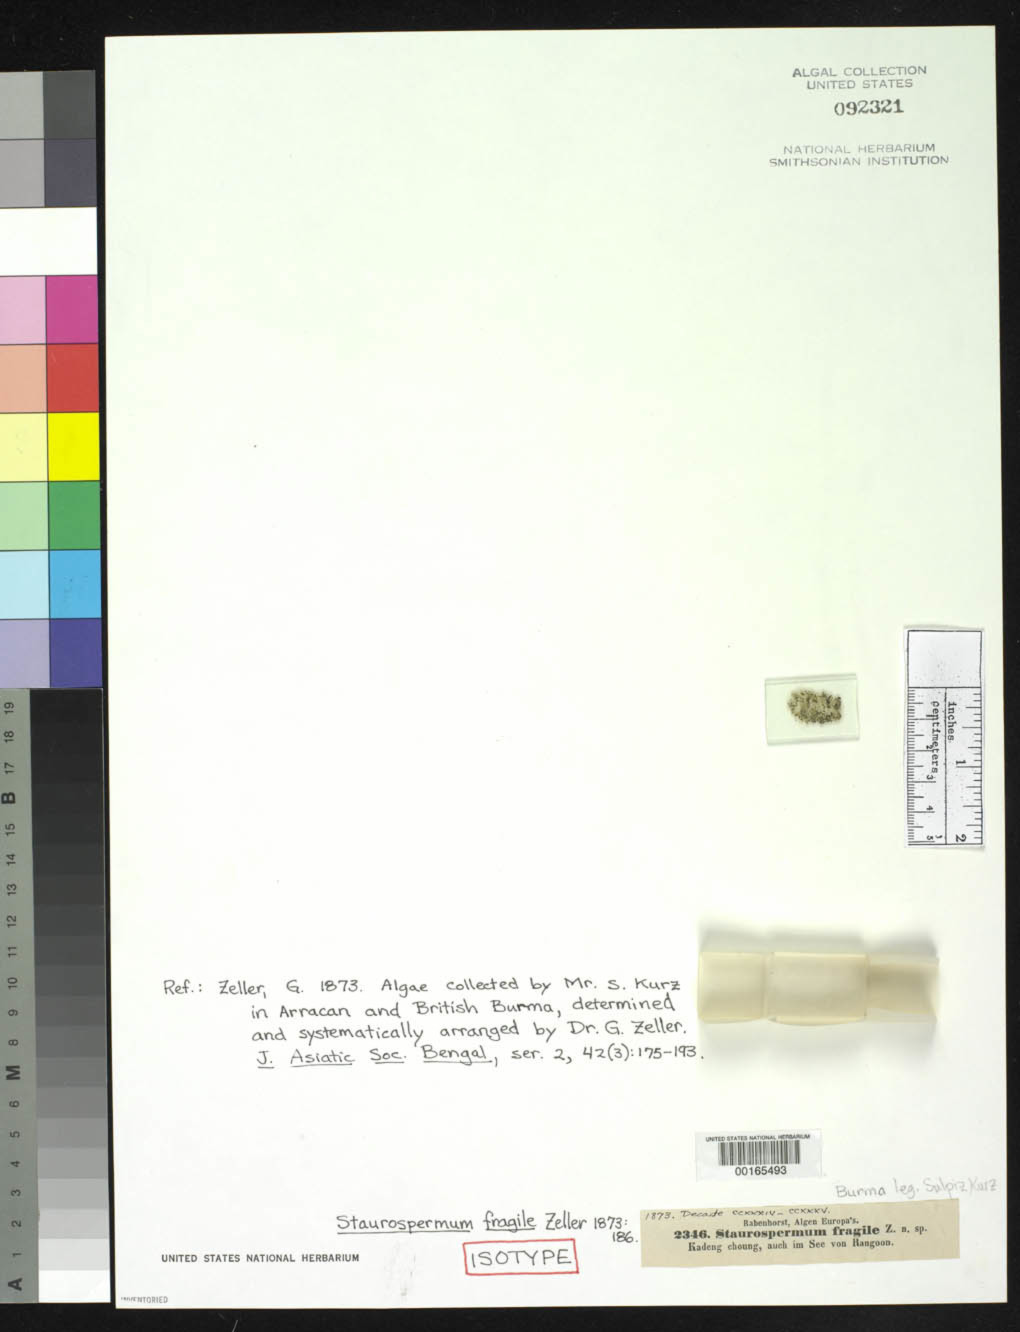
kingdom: Plantae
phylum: Charophyta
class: Zygnematophyceae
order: Zygnematales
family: Zygnemataceae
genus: Staurospermum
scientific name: Staurospermum fragile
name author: Zeller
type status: Isotype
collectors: W. Kurz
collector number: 2346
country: Myanmar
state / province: Pegu Division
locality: Kadin Chaung (Kadeng Choung) and Rangoon Lake.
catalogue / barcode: US 92321